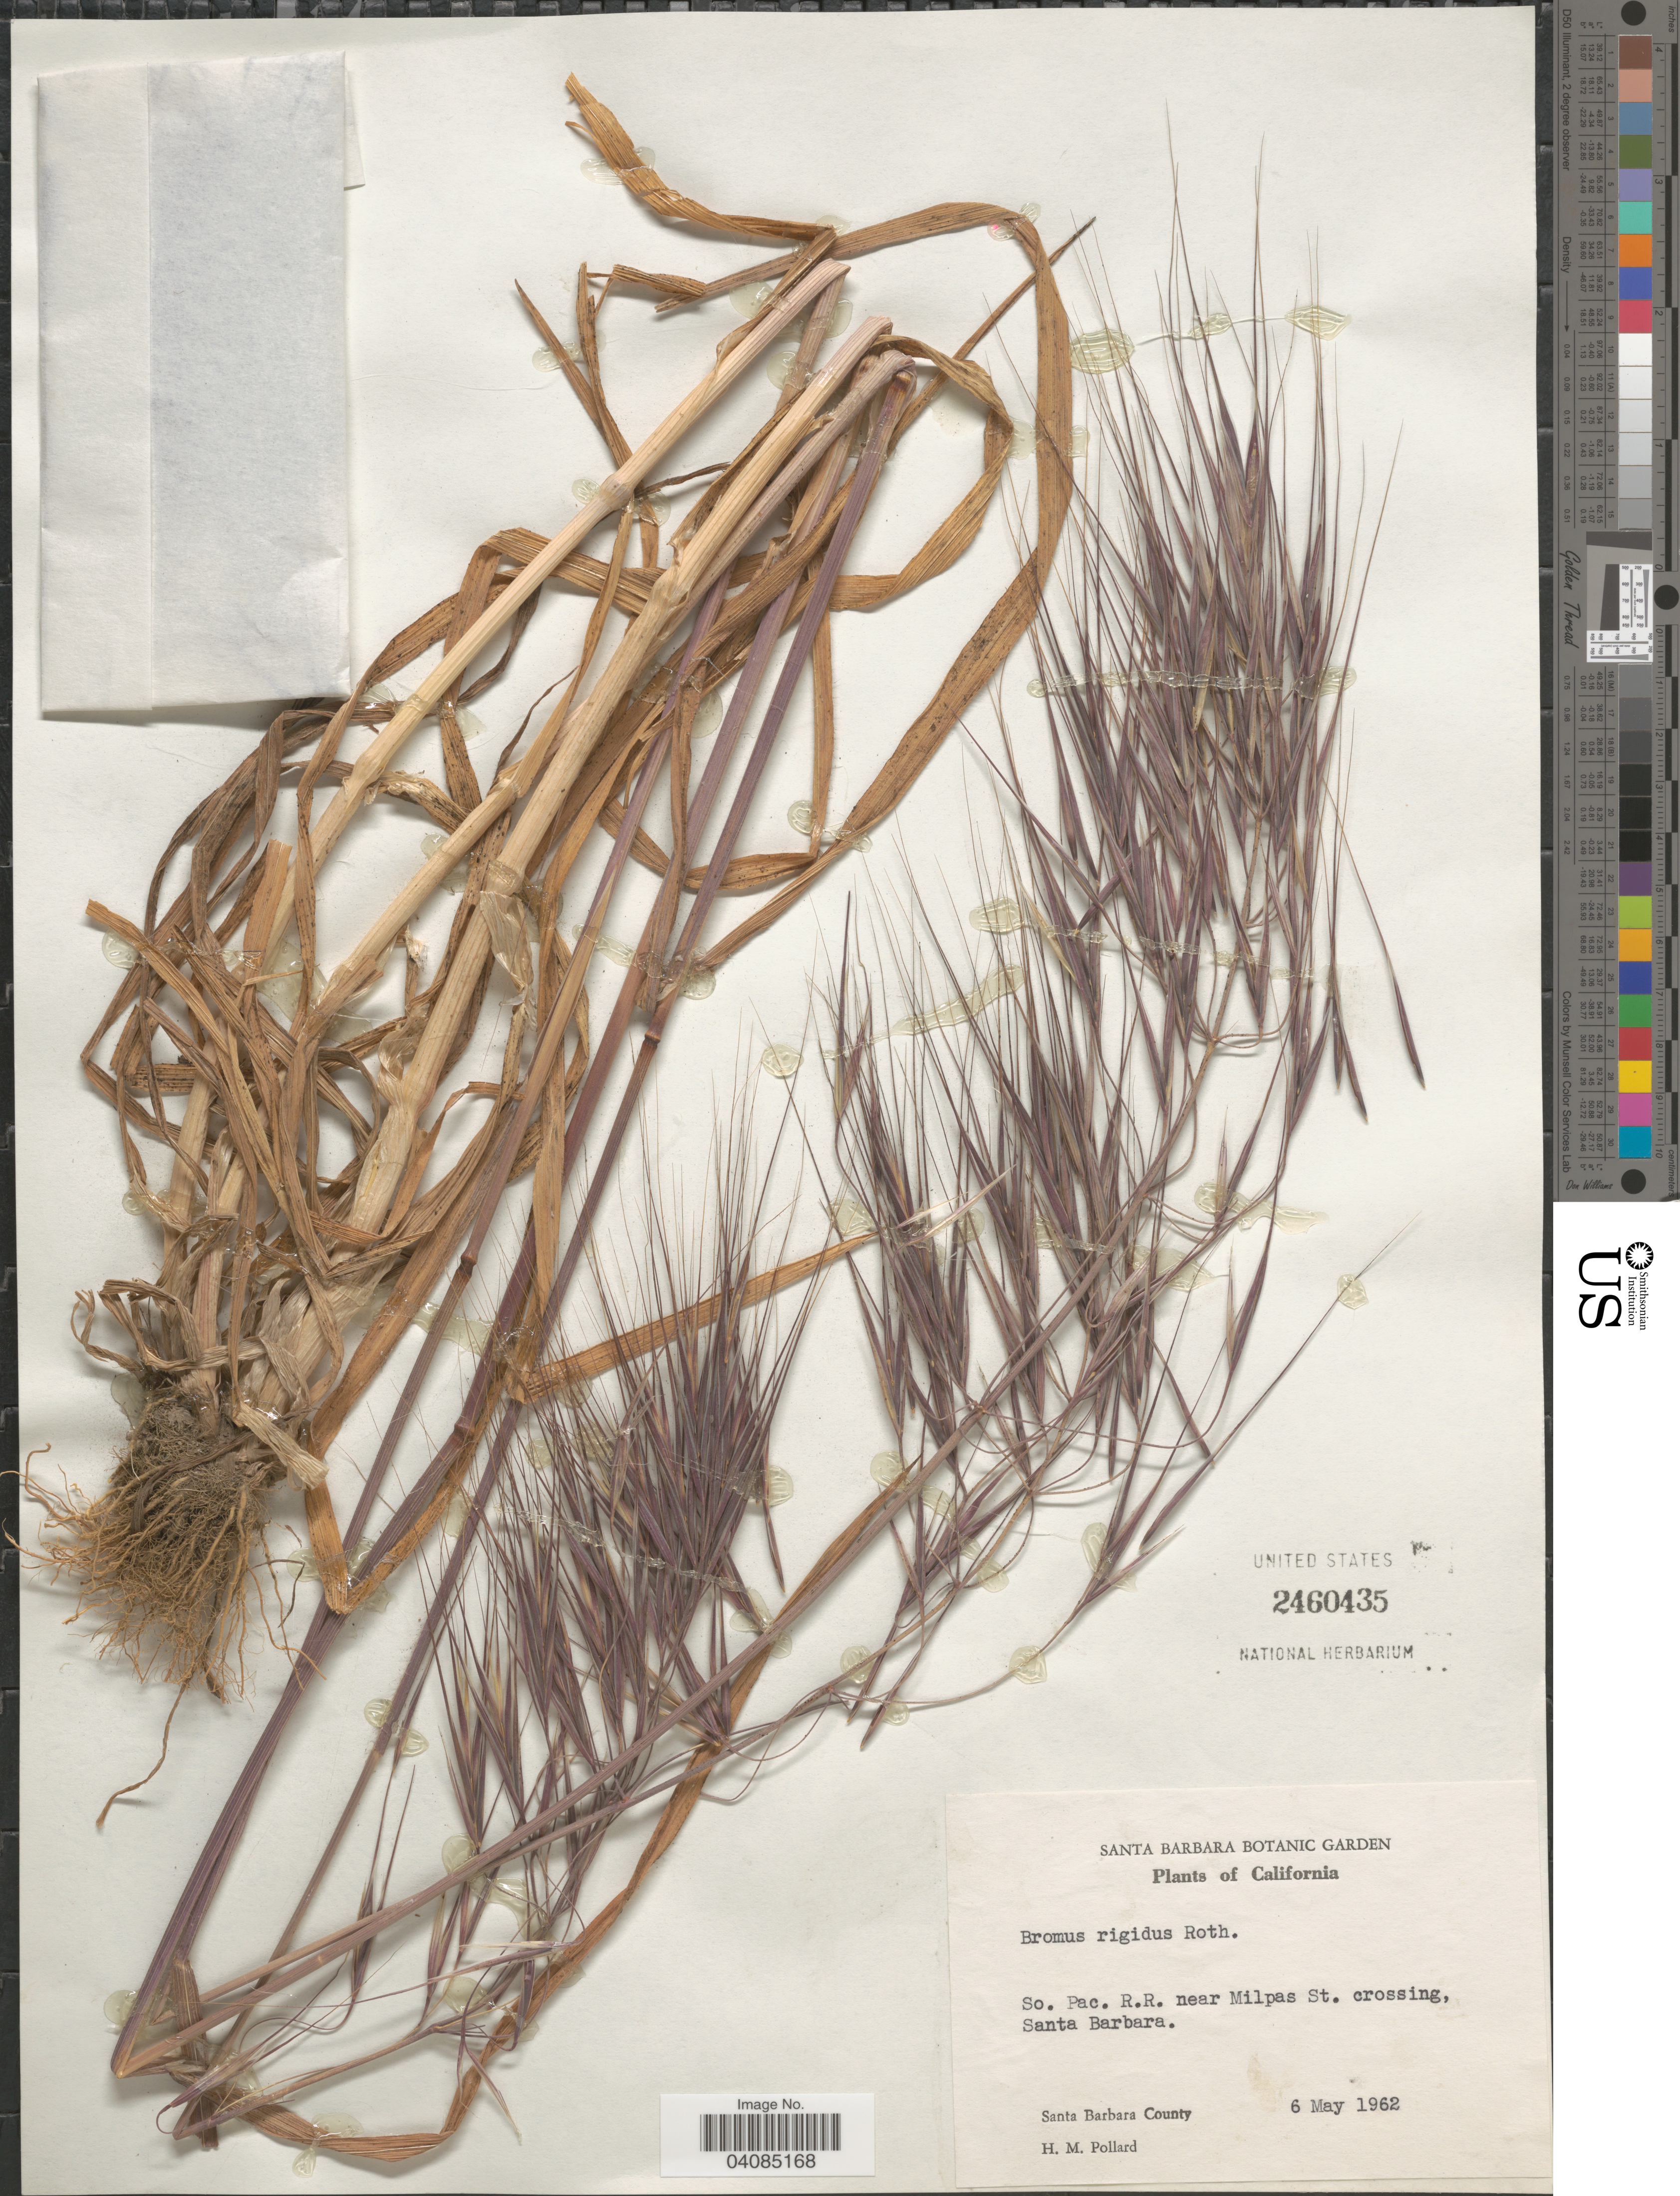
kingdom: Plantae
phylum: Tracheophyta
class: Liliopsida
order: Poales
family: Poaceae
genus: Bromus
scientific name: Bromus rigidus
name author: Roth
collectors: H. M. Pollard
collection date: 1962-05-06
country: United States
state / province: California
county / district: Santa Barbara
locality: So. Pac. R. R. near Milpas St. crossing, Santa Barbara. Santa Barbara County.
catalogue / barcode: US 2460435